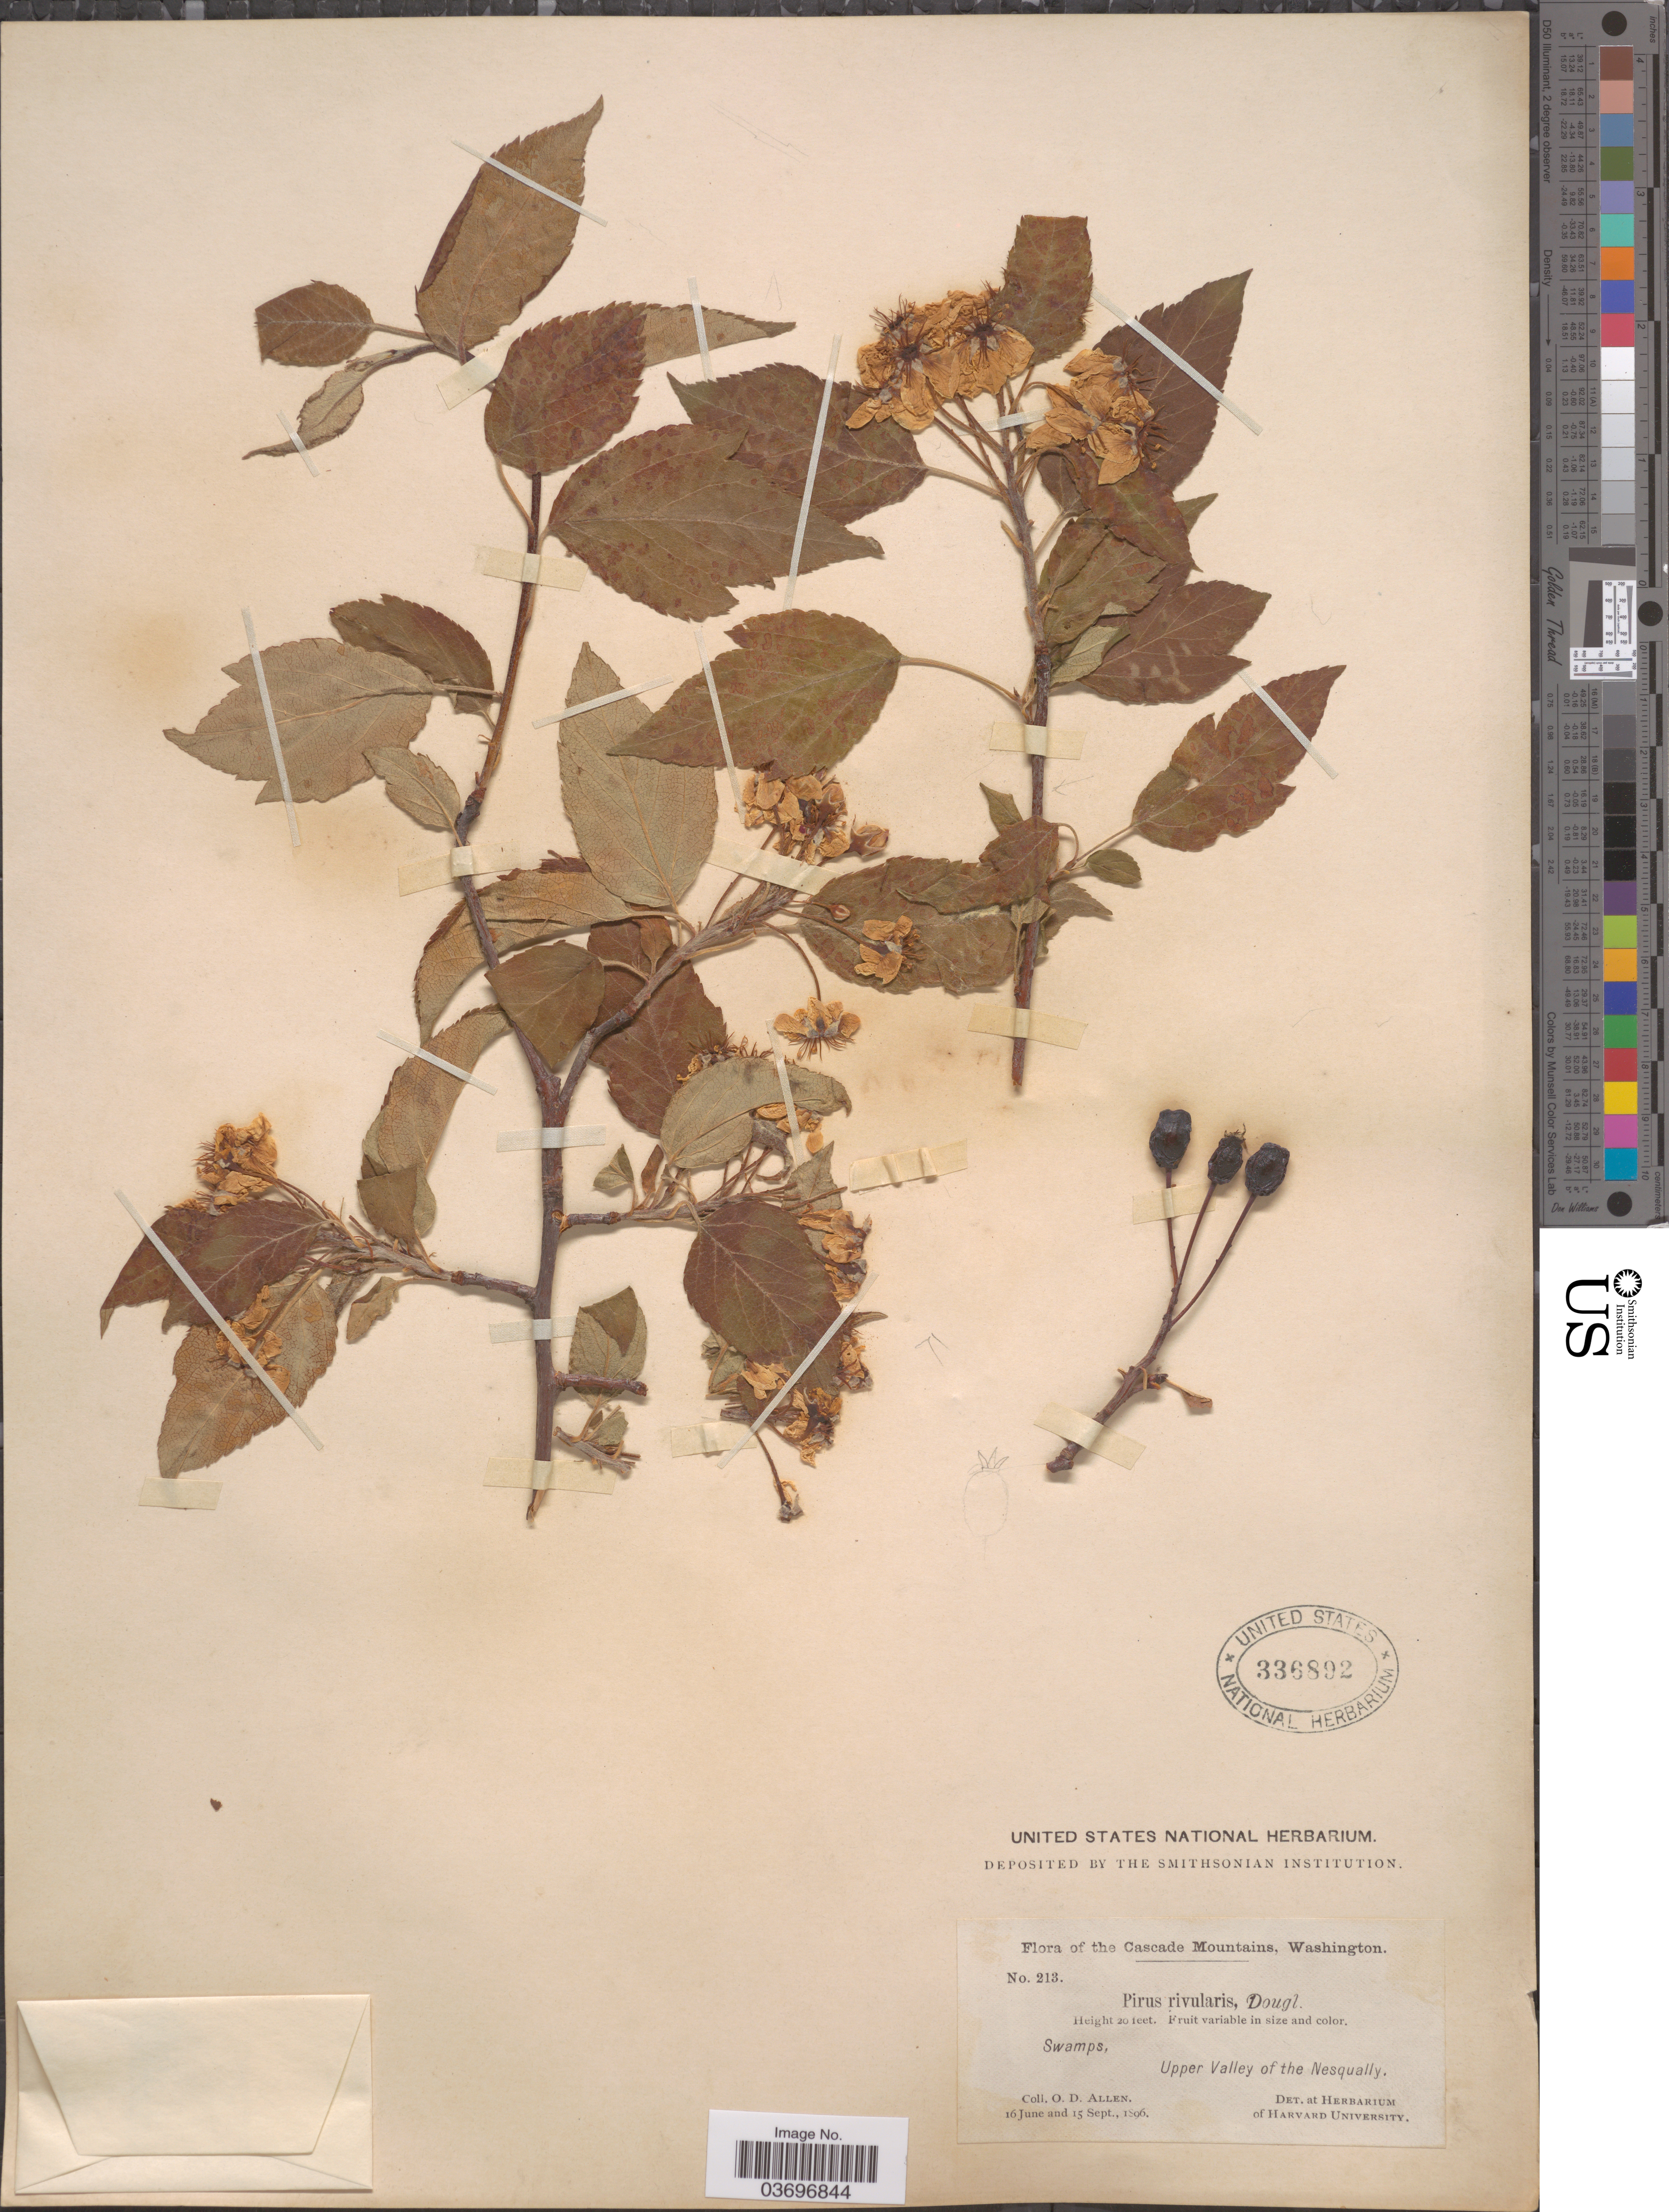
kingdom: Plantae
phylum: Tracheophyta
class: Magnoliopsida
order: Rosales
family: Rosaceae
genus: Malus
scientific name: Malus fusca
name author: (Raf.) C.K. Schneid.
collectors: O. D. Allen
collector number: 213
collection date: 1896-06-16/1896-09-15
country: United States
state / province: Washington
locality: Cascade Mountains. Upper Valley of the Nesqually.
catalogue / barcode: US 336892